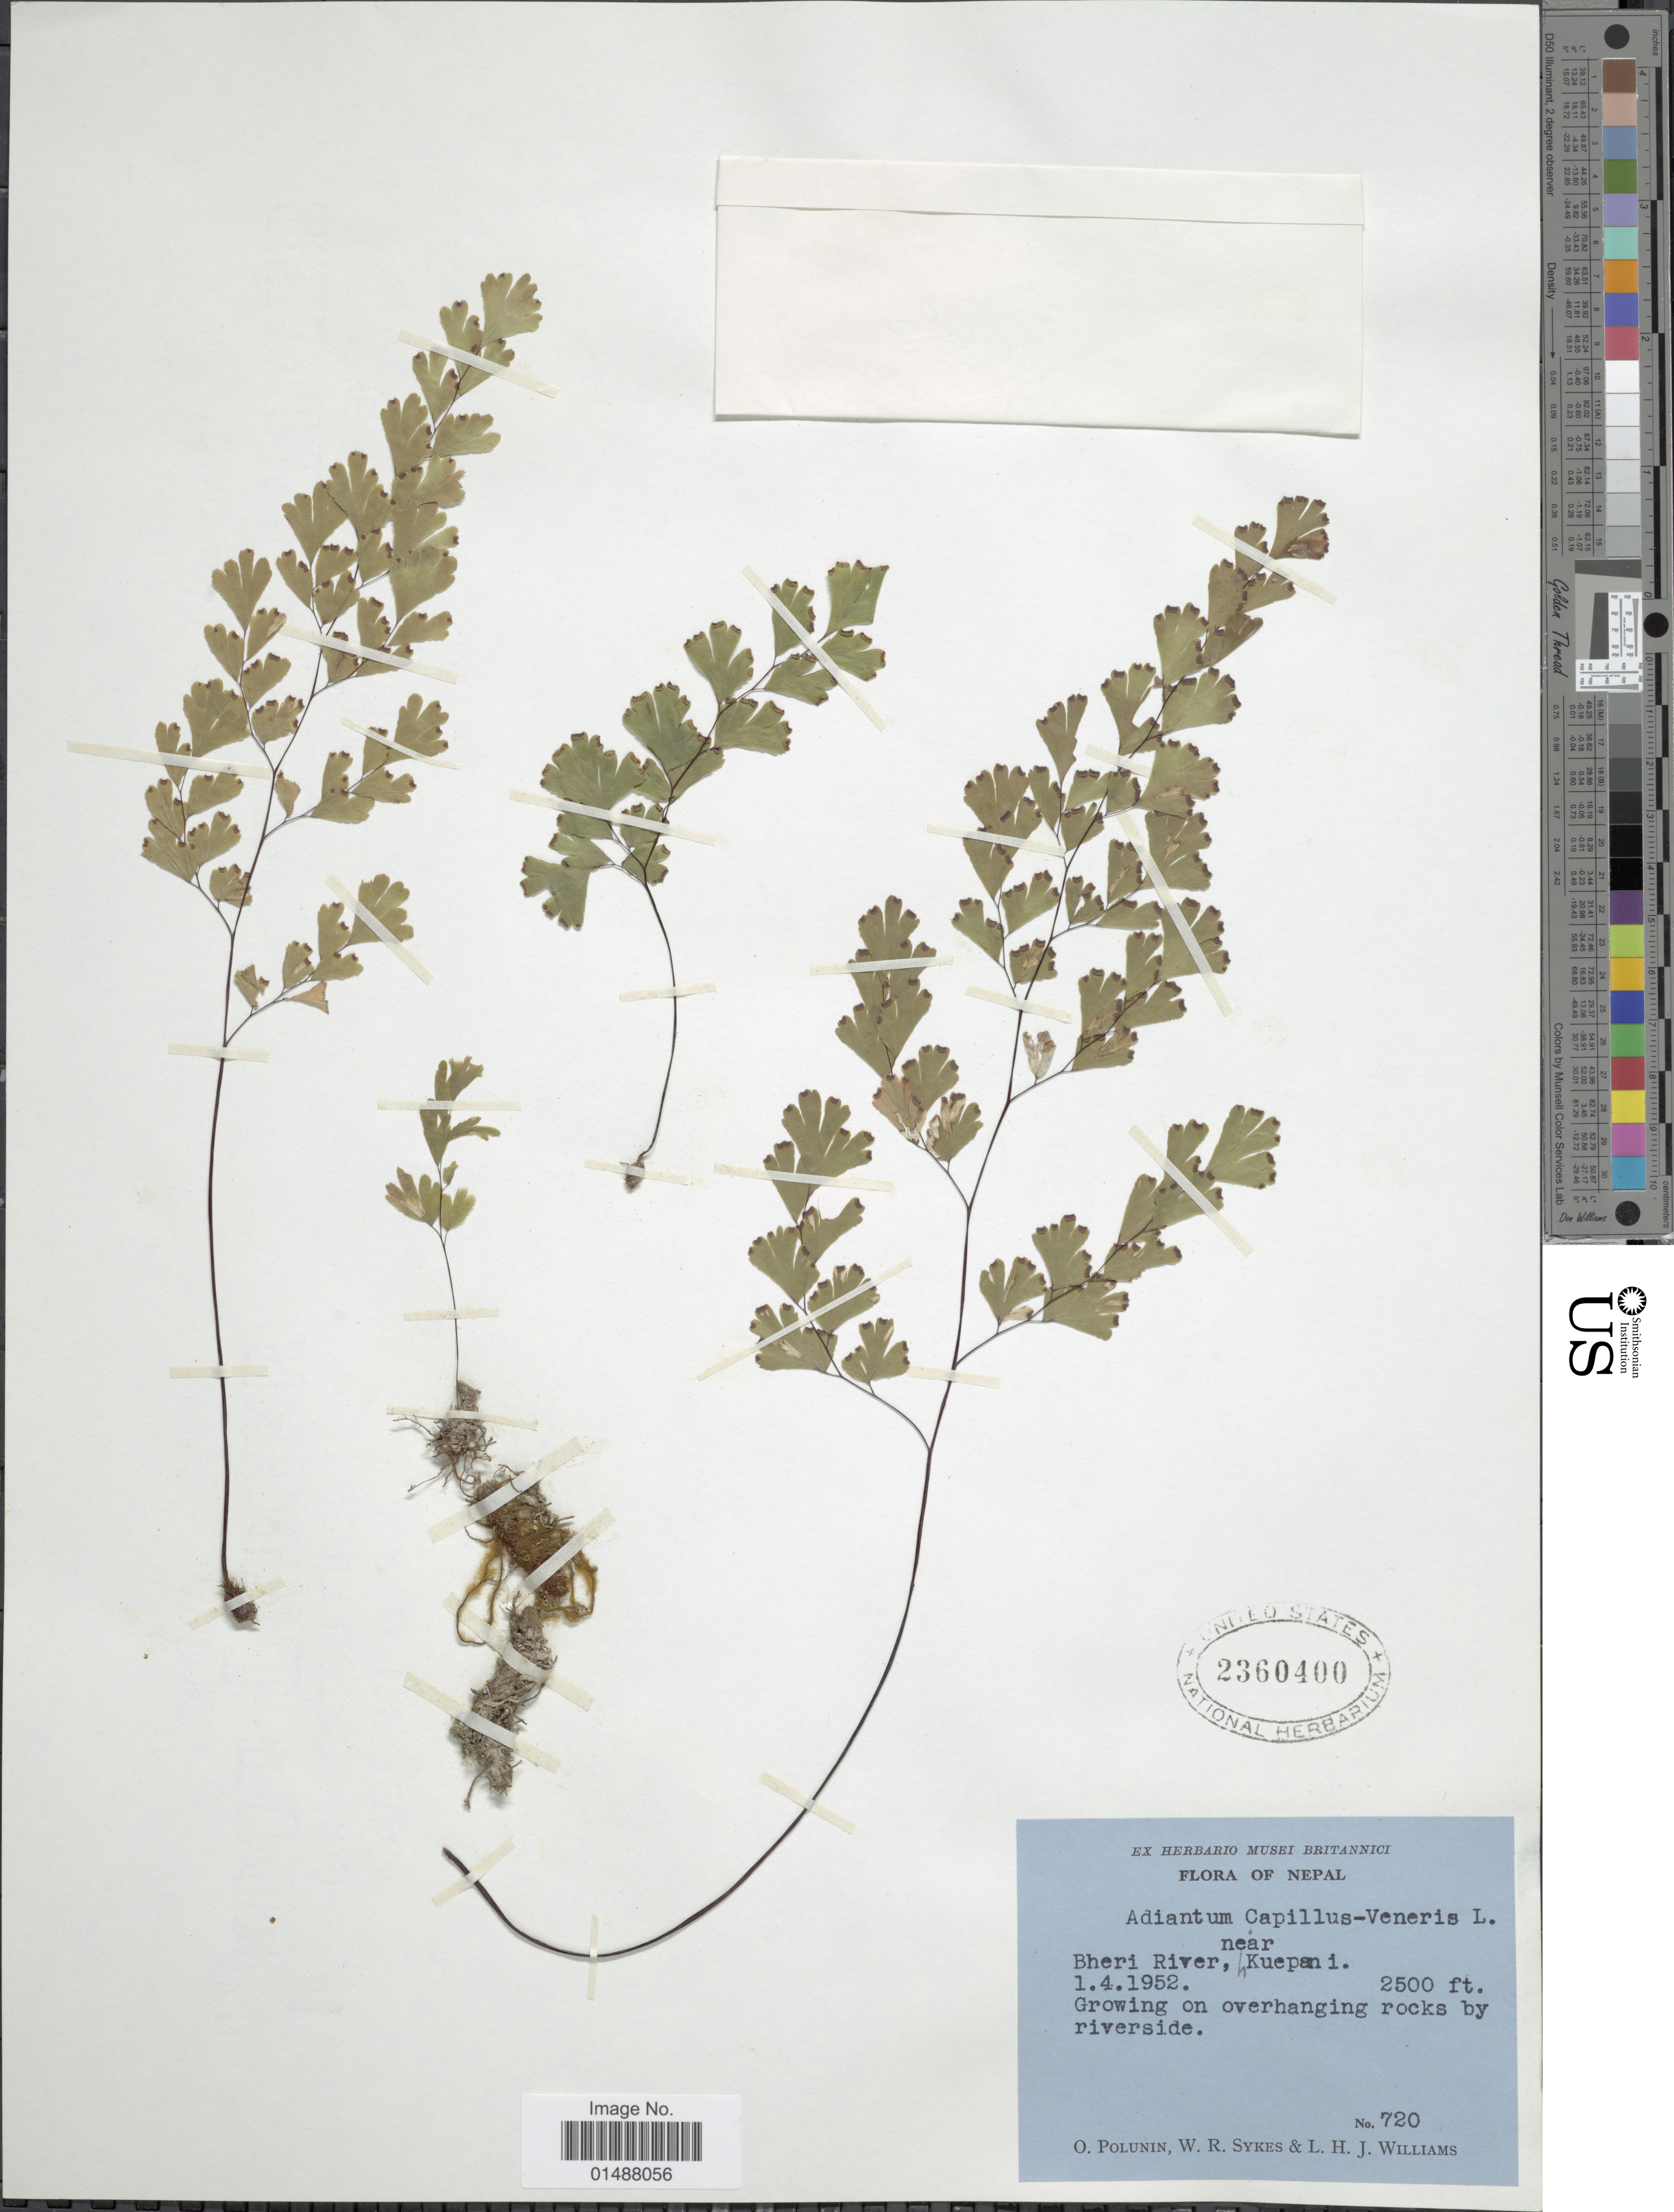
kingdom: Plantae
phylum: Tracheophyta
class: Polypodiopsida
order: Polypodiales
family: Pteridaceae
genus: Adiantum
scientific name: Adiantum capillus-veneris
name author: L.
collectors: O. V. Polunin, W. R. Sykes & L. H. J. Williams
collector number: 720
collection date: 1952-04-01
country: Nepal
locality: Bheri River, near Kuepani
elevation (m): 762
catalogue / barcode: US 2360400